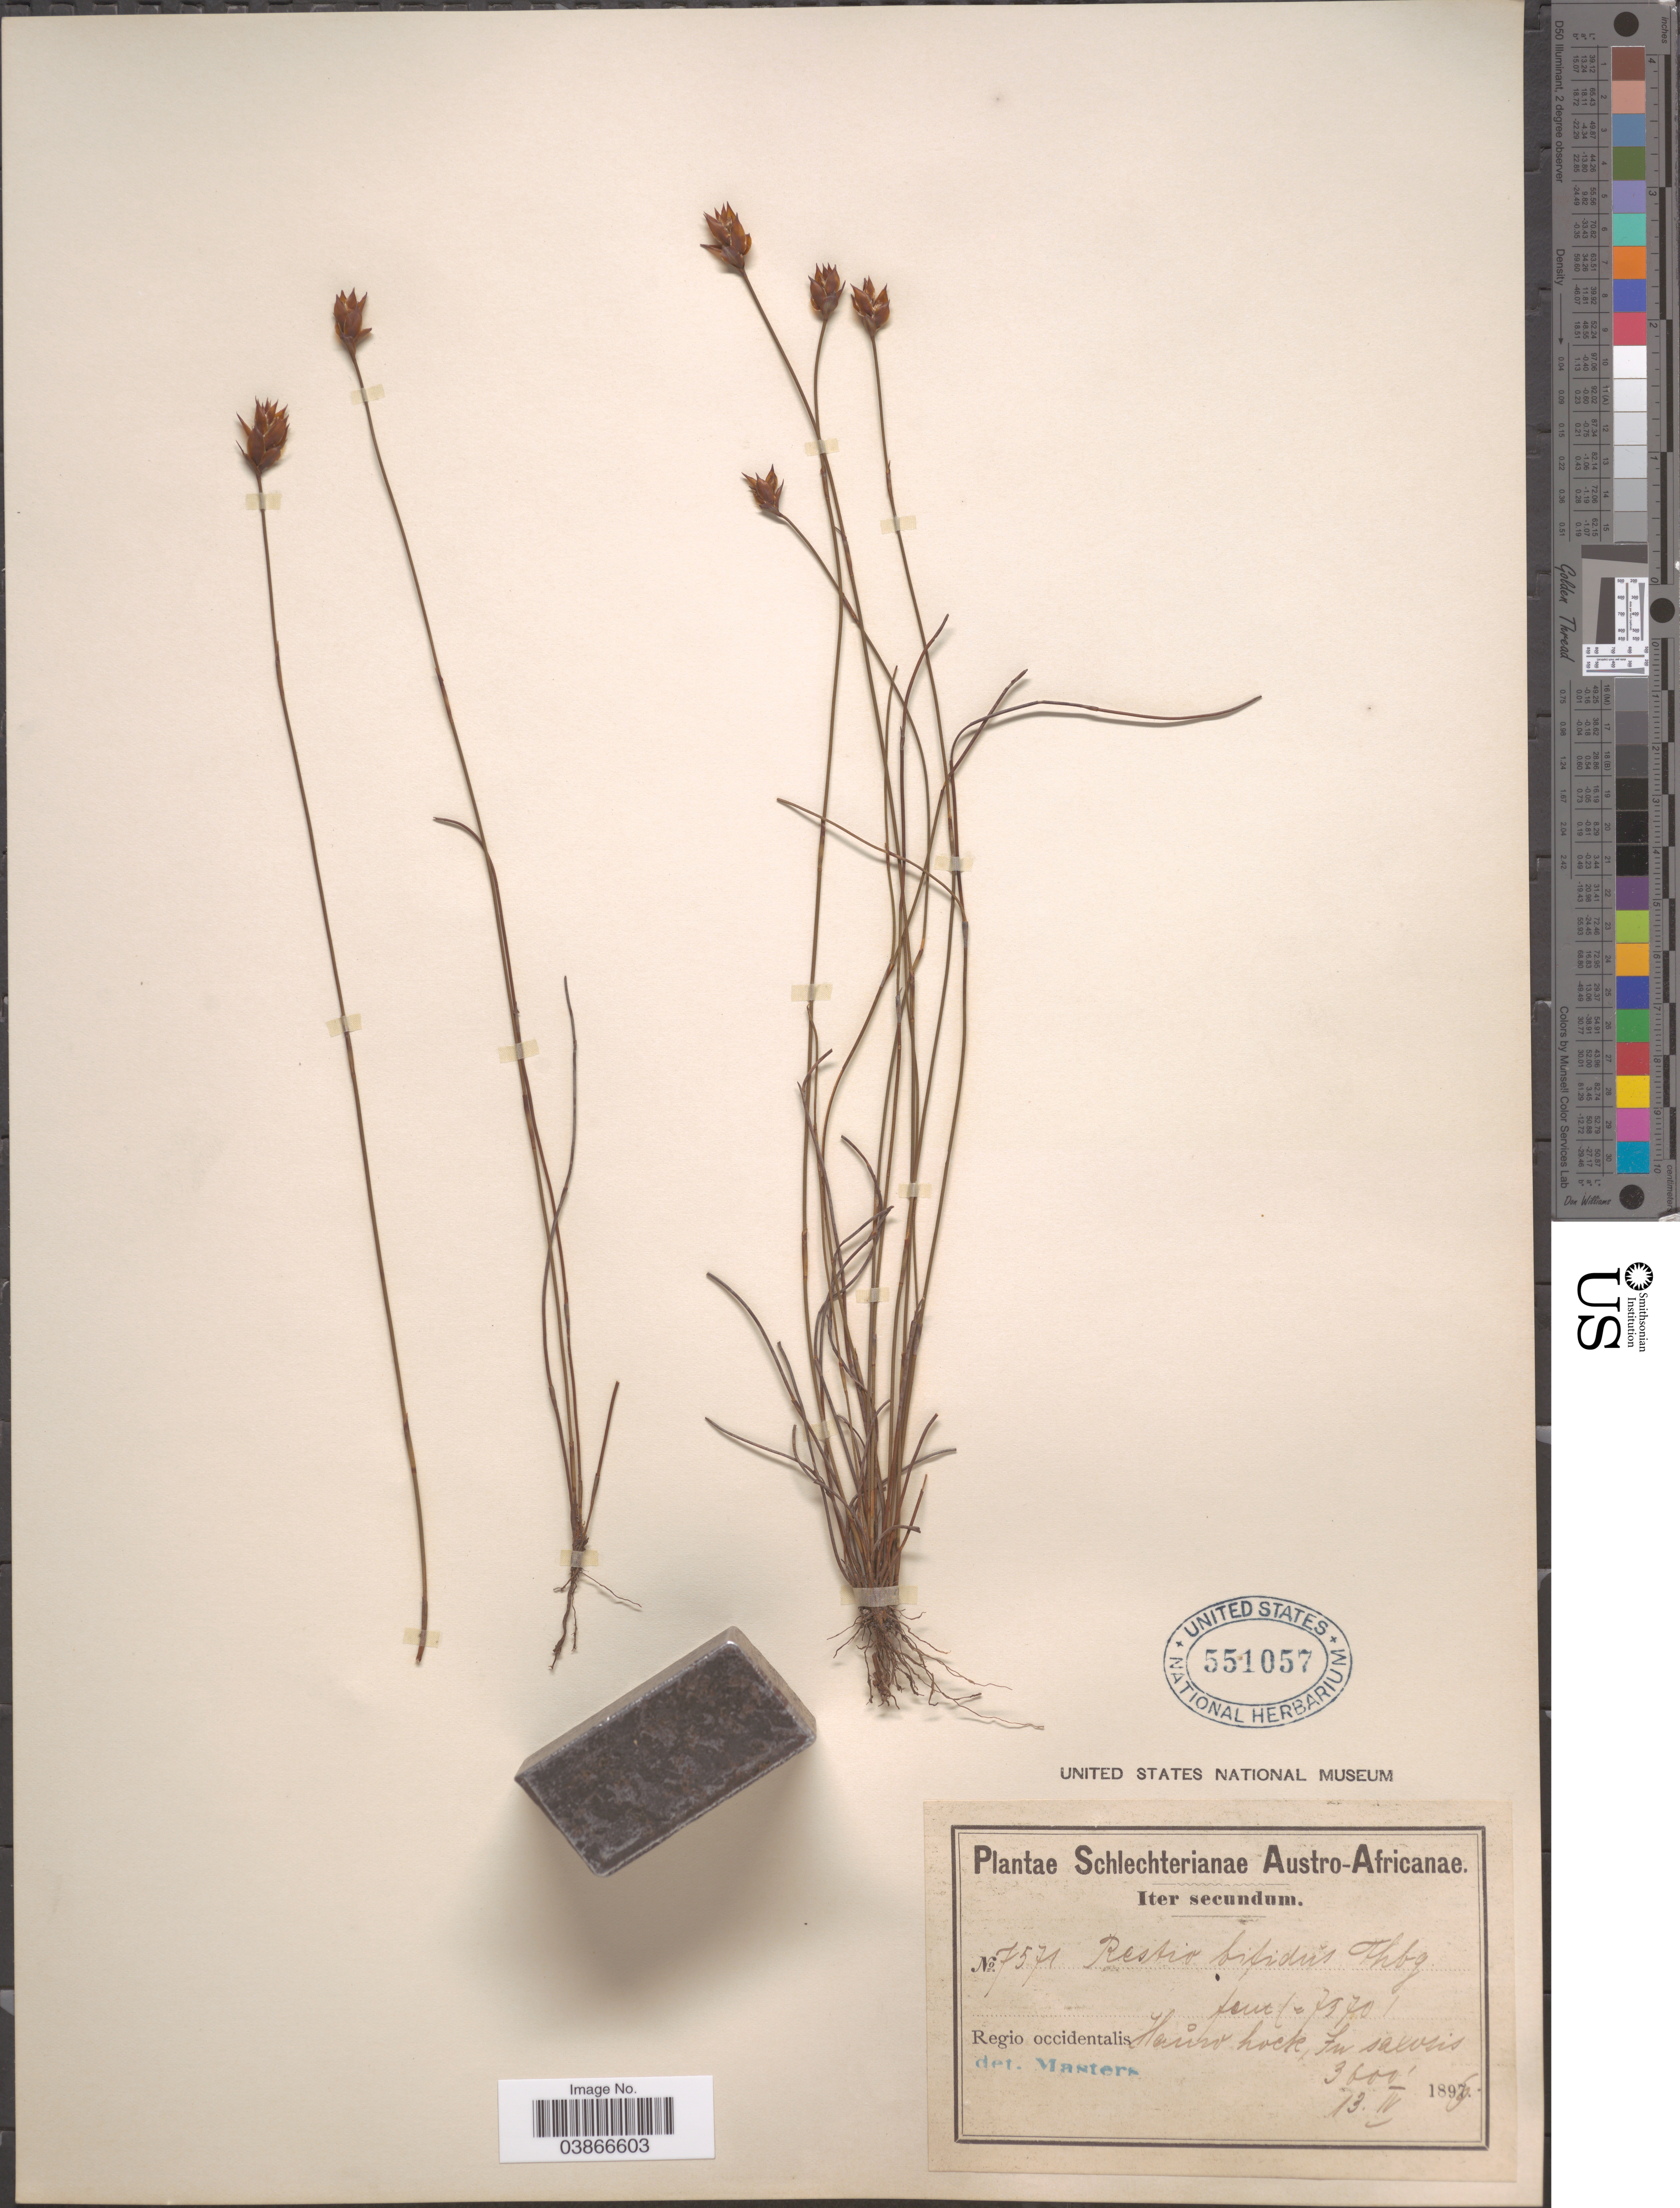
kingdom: Plantae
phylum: Tracheophyta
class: Liliopsida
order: Poales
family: Restionaceae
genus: Restio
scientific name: Restio bifidus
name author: Thunb.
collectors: Schlechter, --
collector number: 7571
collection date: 1896-04-13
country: South Africa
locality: Austro-Africanae. Regio occidentalis. Houwhoek, In saxosis.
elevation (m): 1097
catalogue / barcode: US 551057